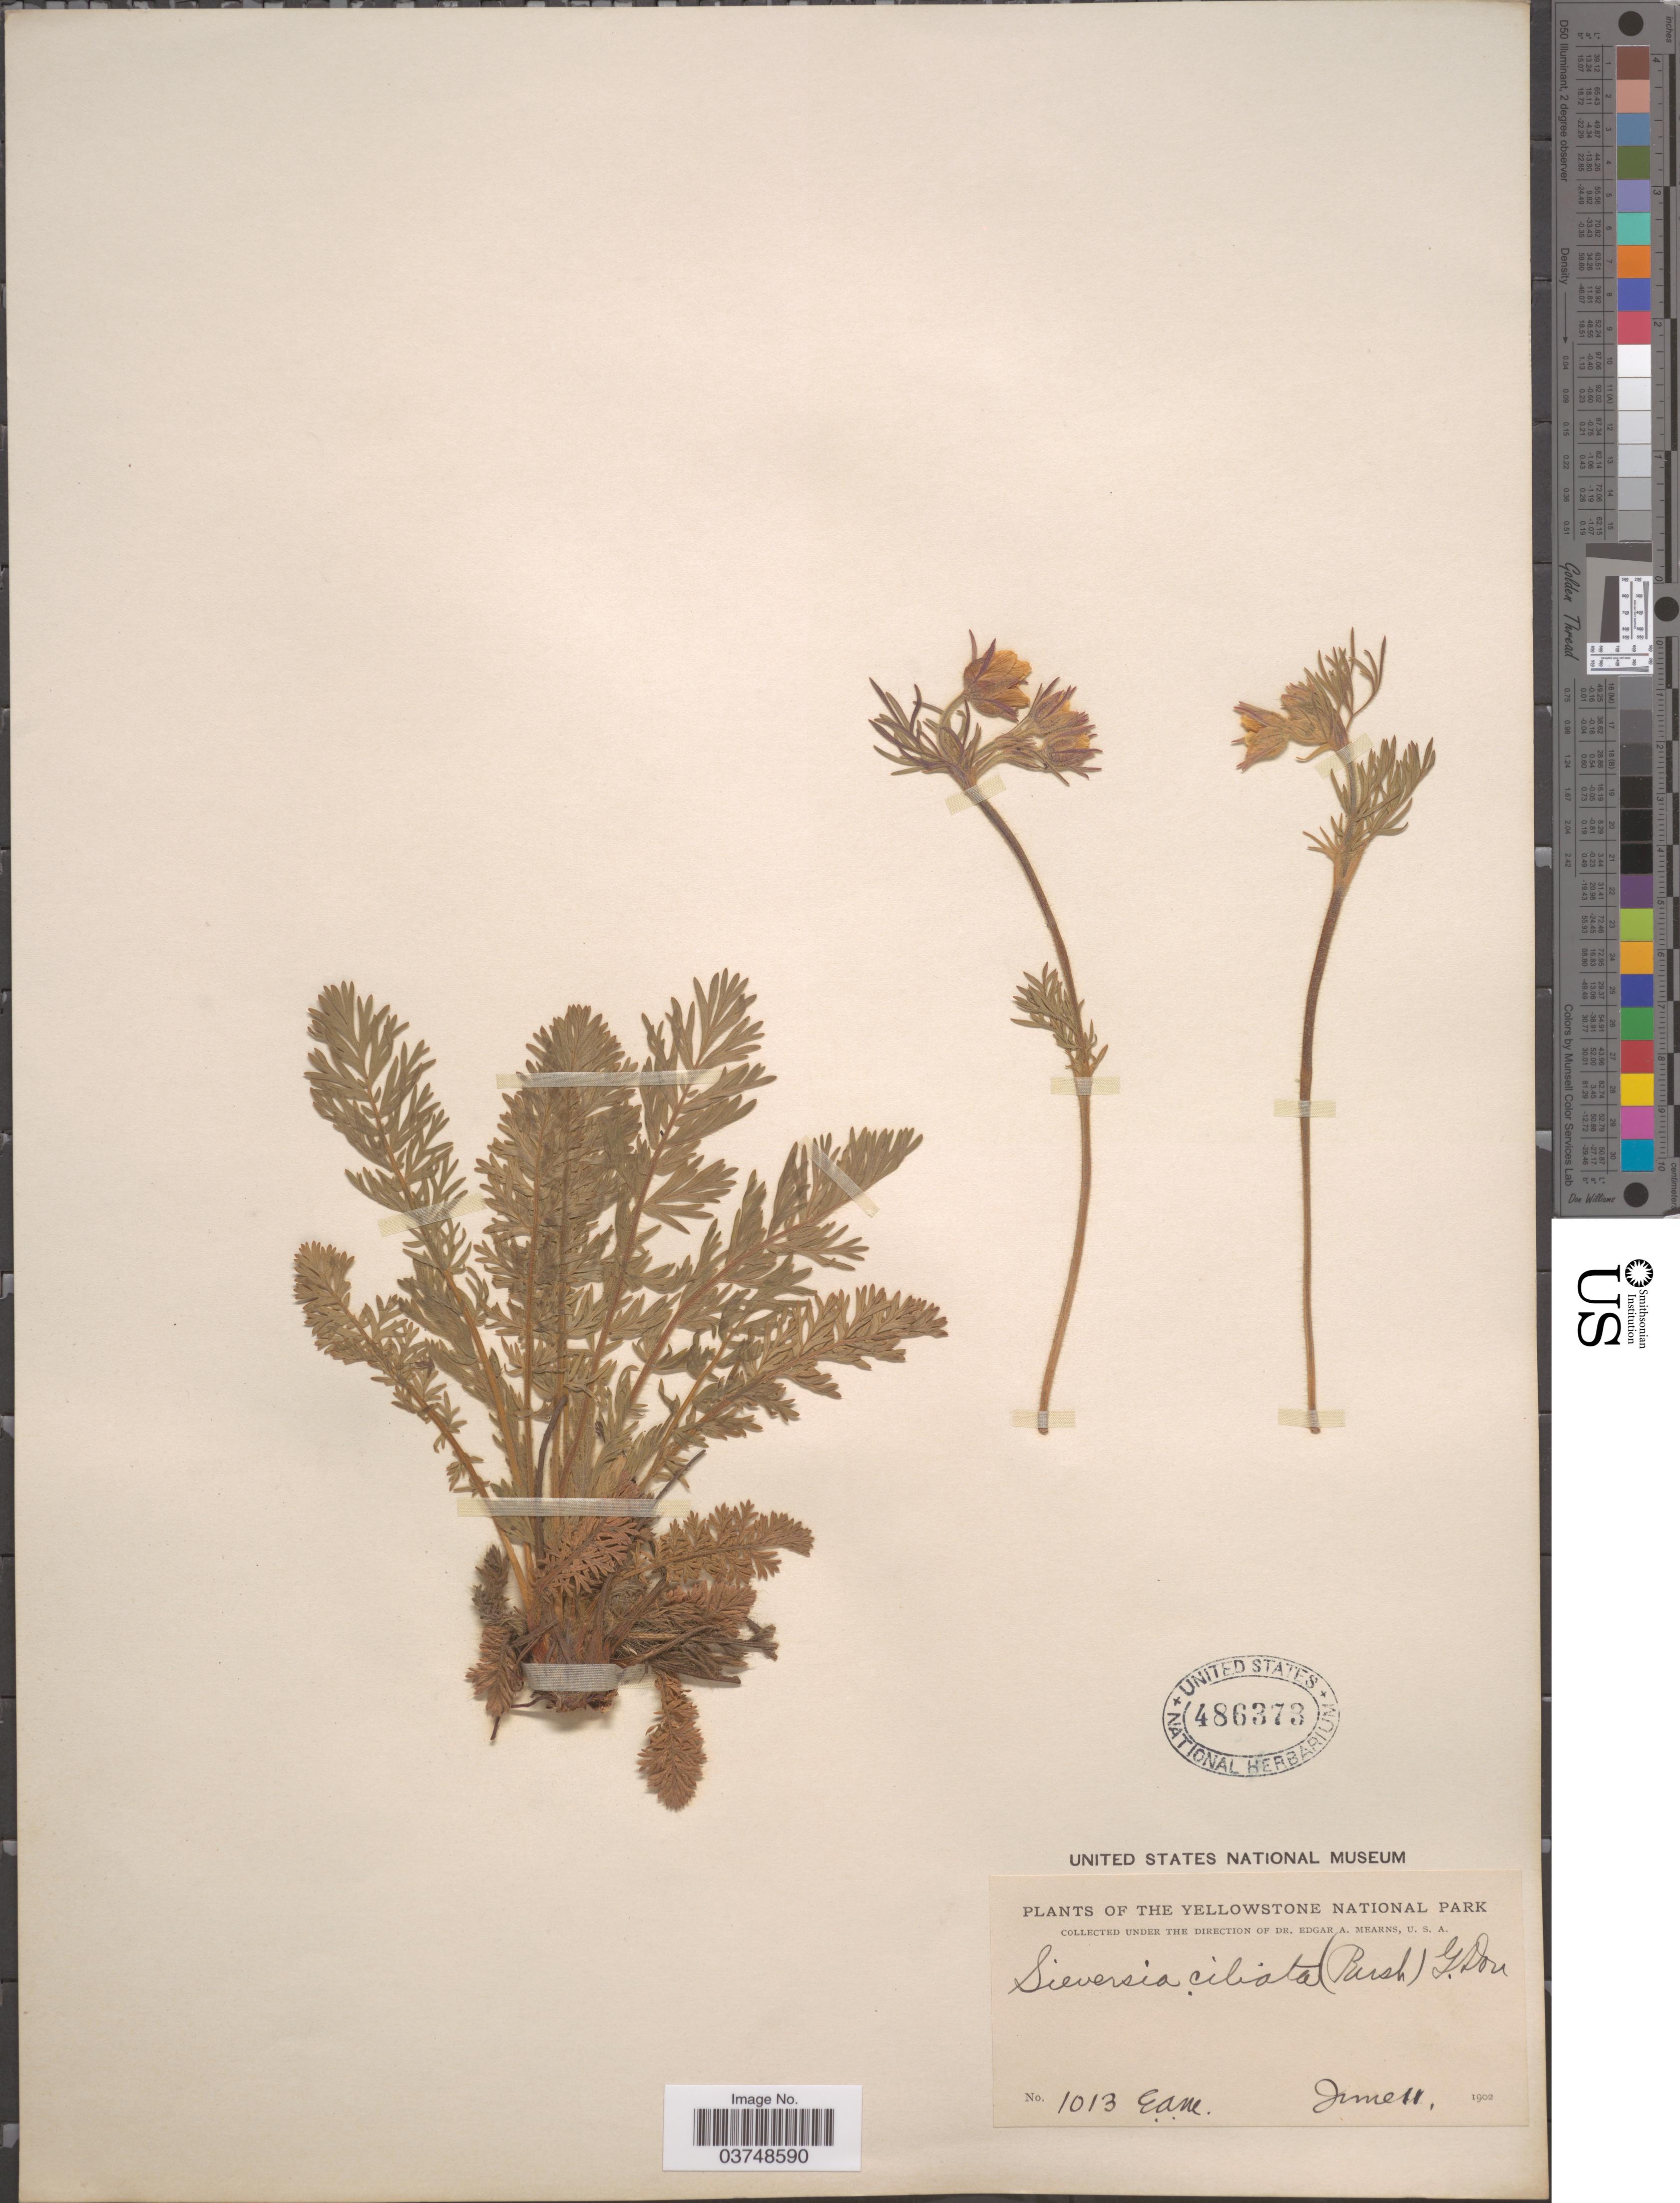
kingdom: Plantae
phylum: Tracheophyta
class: Magnoliopsida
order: Rosales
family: Rosaceae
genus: Geum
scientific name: Geum triflorum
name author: Pursh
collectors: E. A. Mearns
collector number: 1013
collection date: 1902-06-11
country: United States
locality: Yellowstone National Park.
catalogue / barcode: US 486373